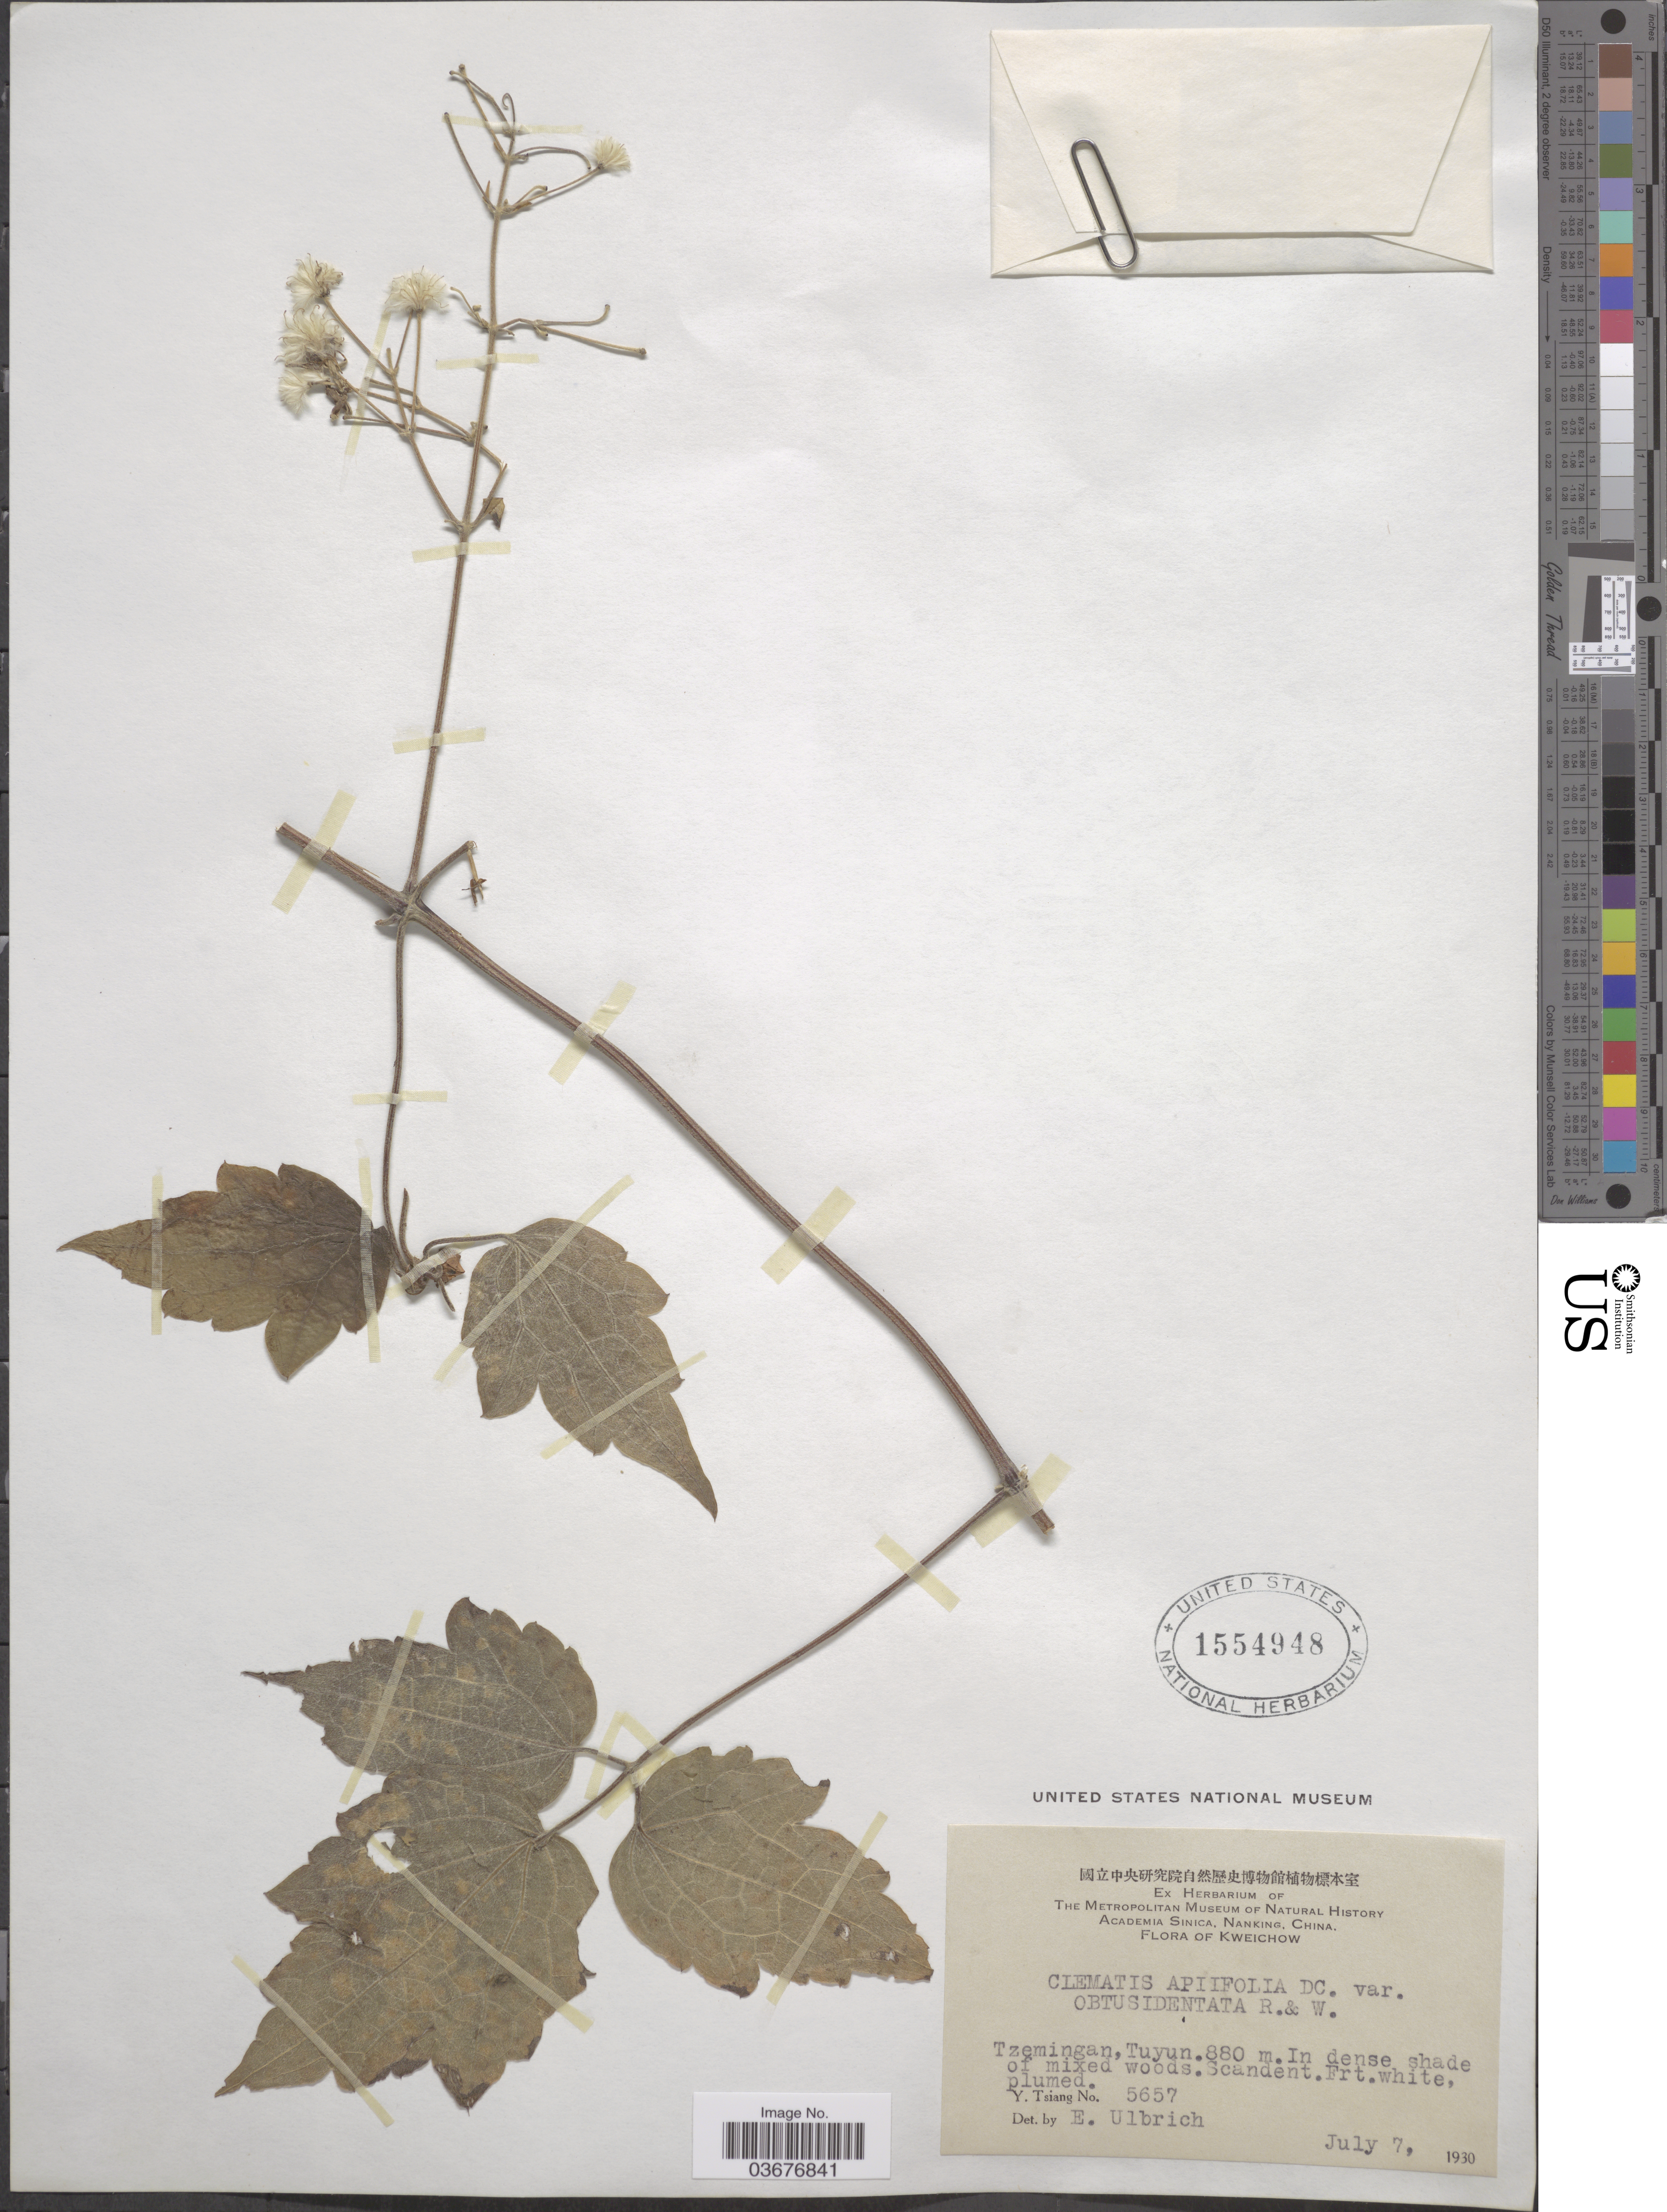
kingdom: Plantae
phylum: Tracheophyta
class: Magnoliopsida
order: Ranunculales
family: Ranunculaceae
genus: Clematis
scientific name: Clematis apiifolia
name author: DC.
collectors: Y. Tsiang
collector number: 5657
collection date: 1930-07-07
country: China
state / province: Guizhou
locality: Kweichow. Tzemingan, Tuyun.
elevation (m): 880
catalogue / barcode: US 1554948